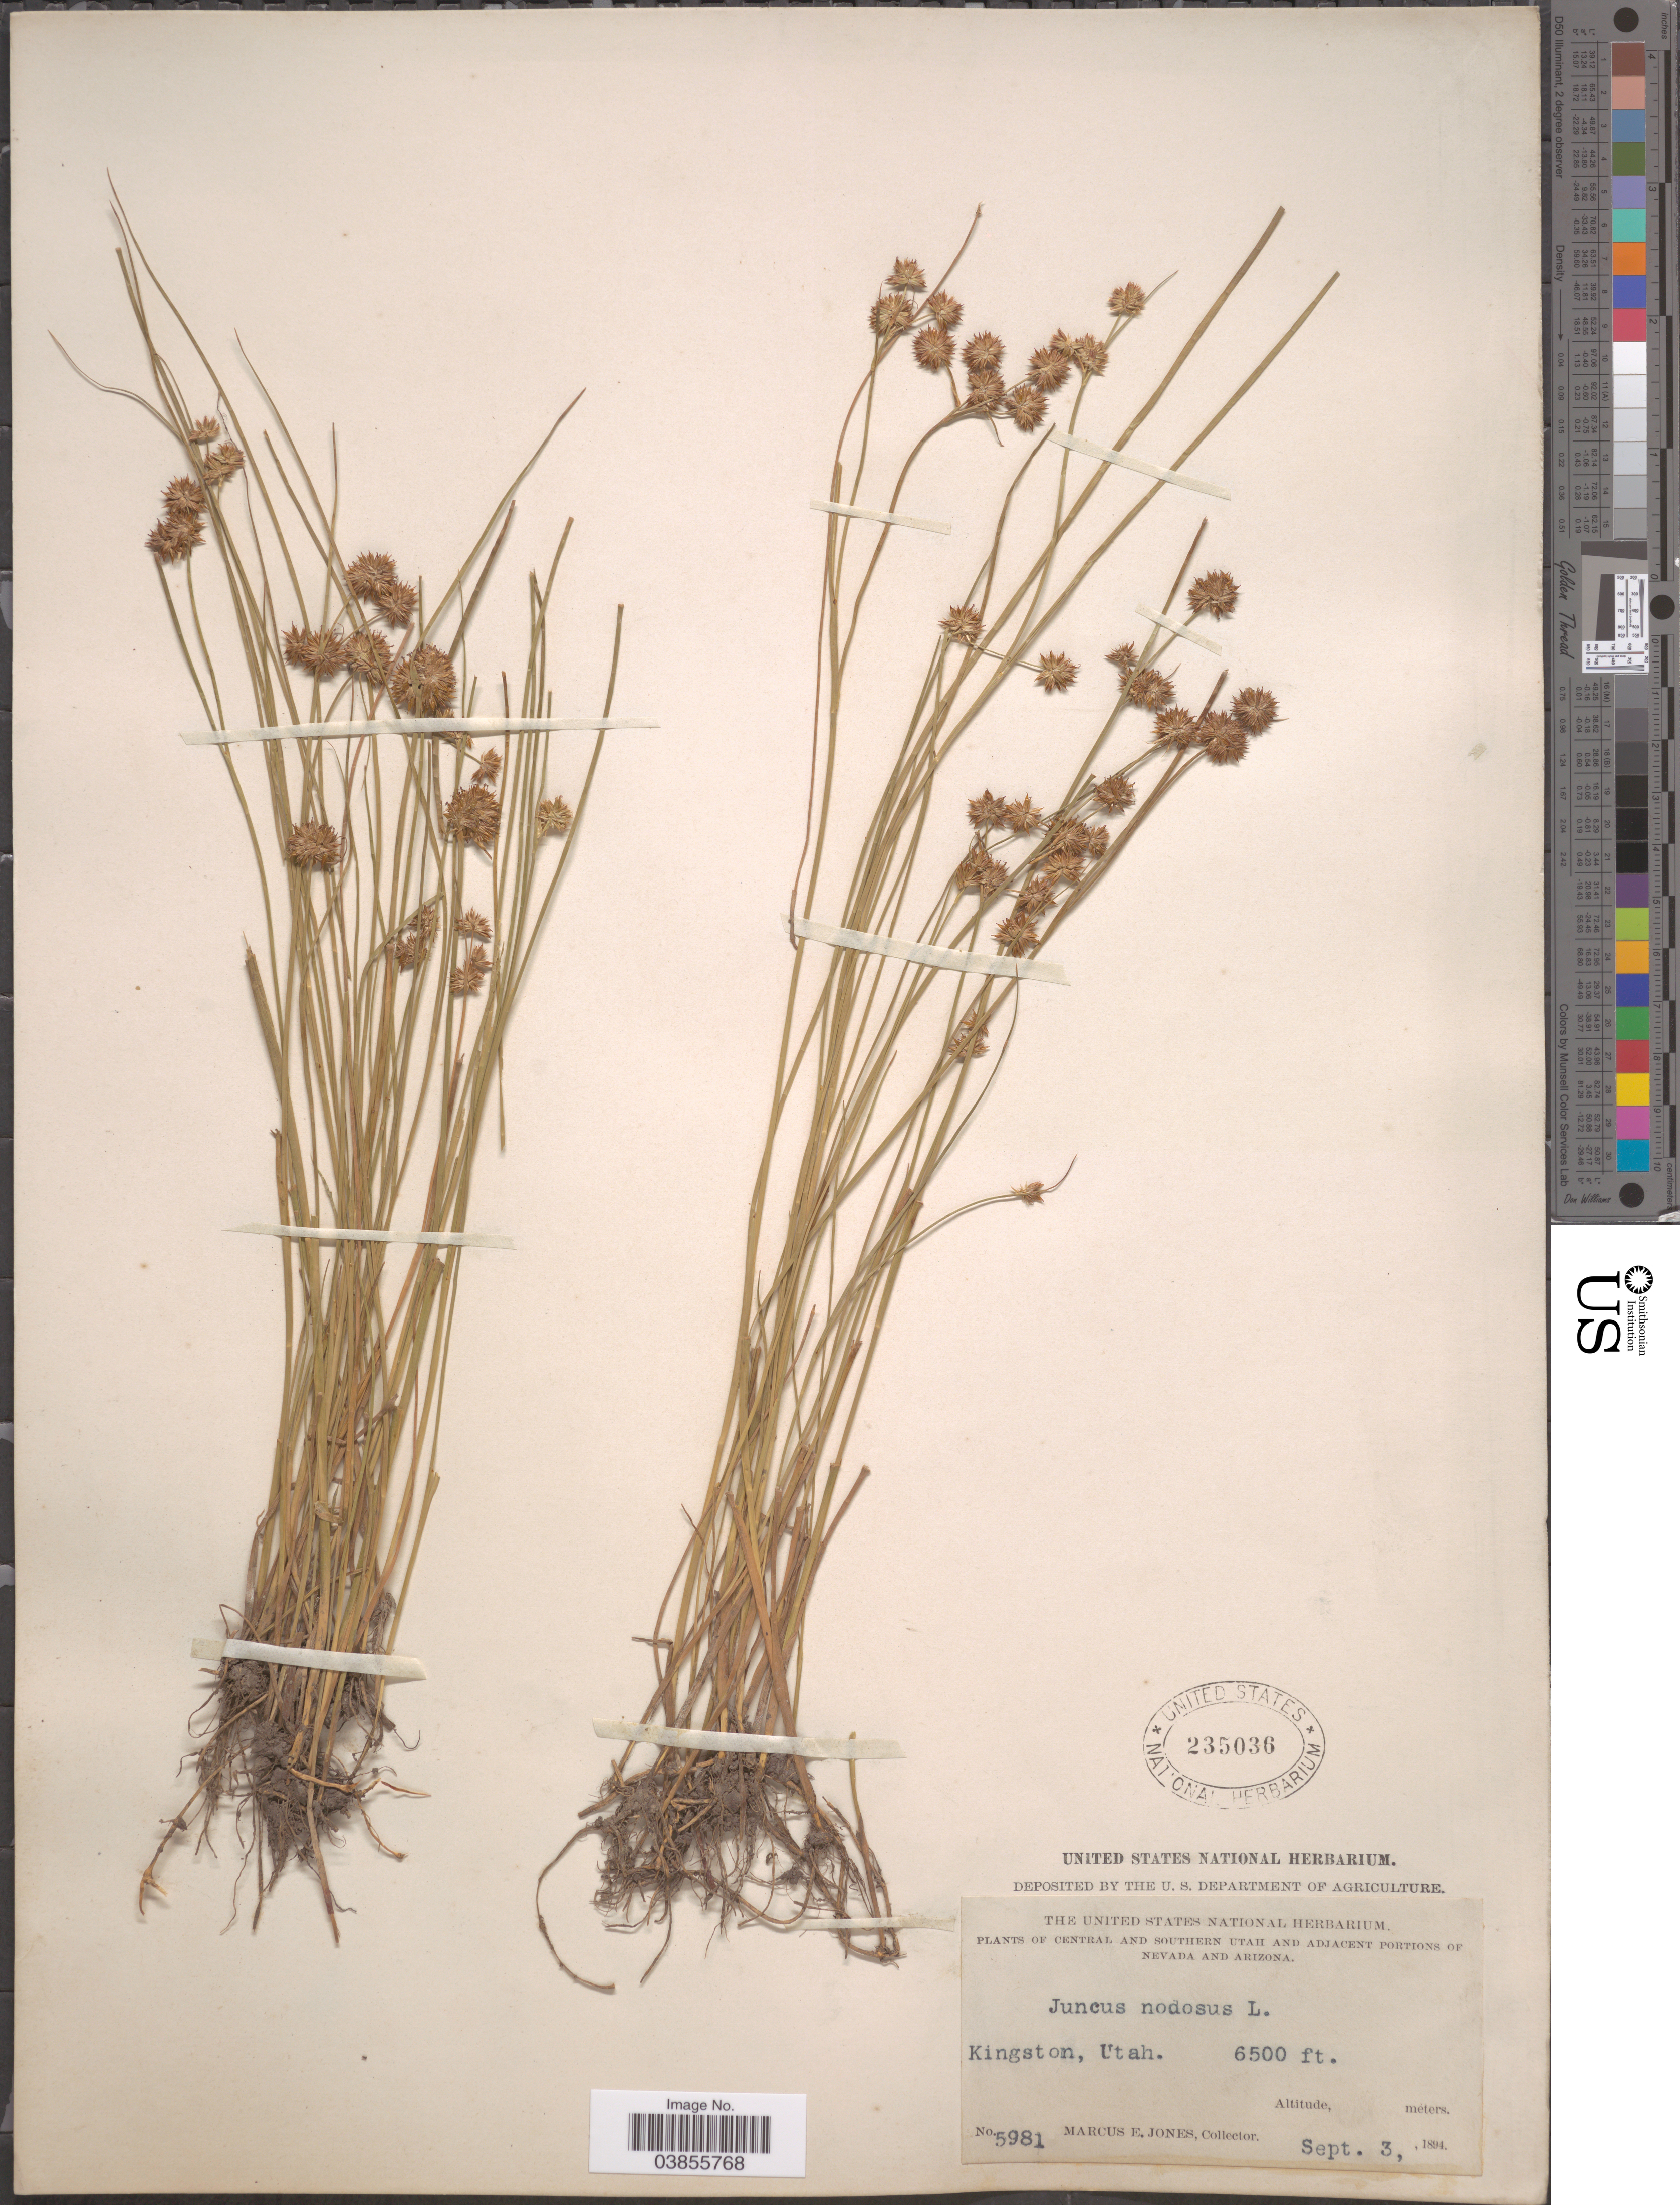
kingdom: Plantae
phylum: Tracheophyta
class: Liliopsida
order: Poales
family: Juncaceae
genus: Juncus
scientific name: Juncus nodosus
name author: L.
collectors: M. E. Jones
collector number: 5981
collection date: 1894-09-03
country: United States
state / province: Utah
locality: Central and Southern Utah. Kingston.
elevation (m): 1981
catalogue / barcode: US 235036